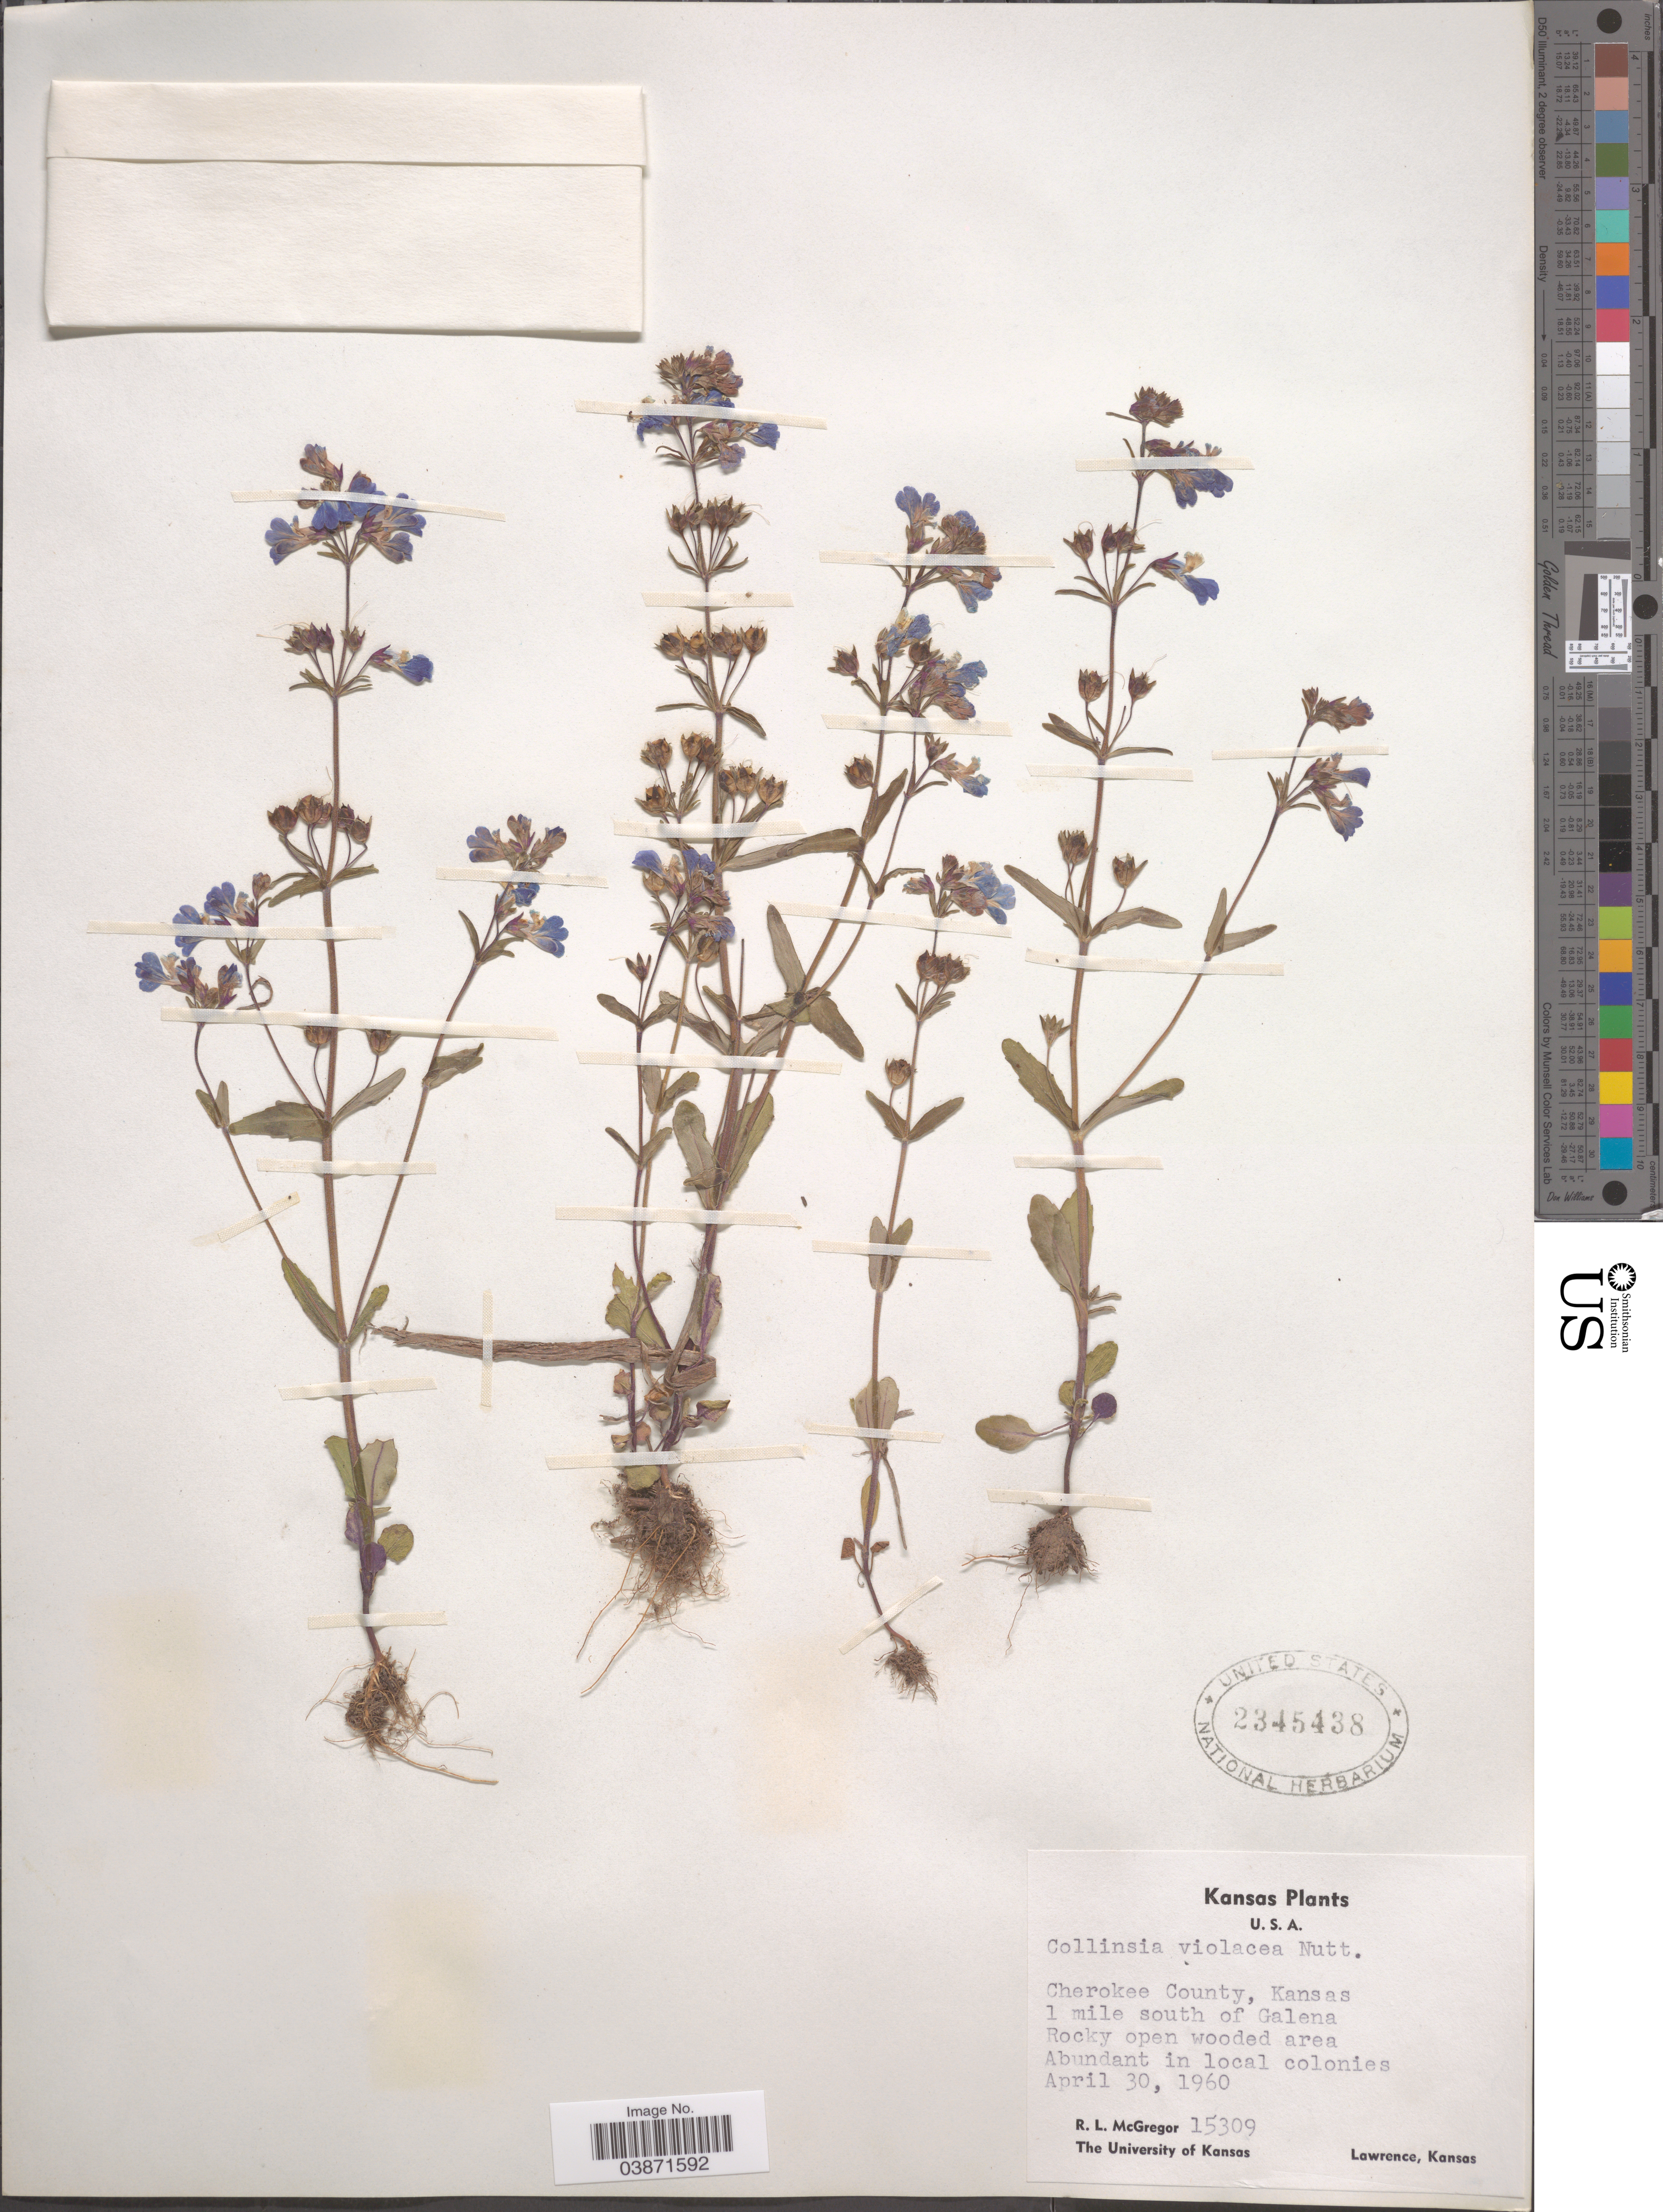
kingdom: Plantae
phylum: Tracheophyta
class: Magnoliopsida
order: Lamiales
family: Plantaginaceae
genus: Collinsia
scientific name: Collinsia violacea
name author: Nutt.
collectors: R. McGregor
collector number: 15309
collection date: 1960-04-30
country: United States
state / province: Kansas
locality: Cherokee County, Kansas 1 mile south of Galena.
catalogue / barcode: US 2345438